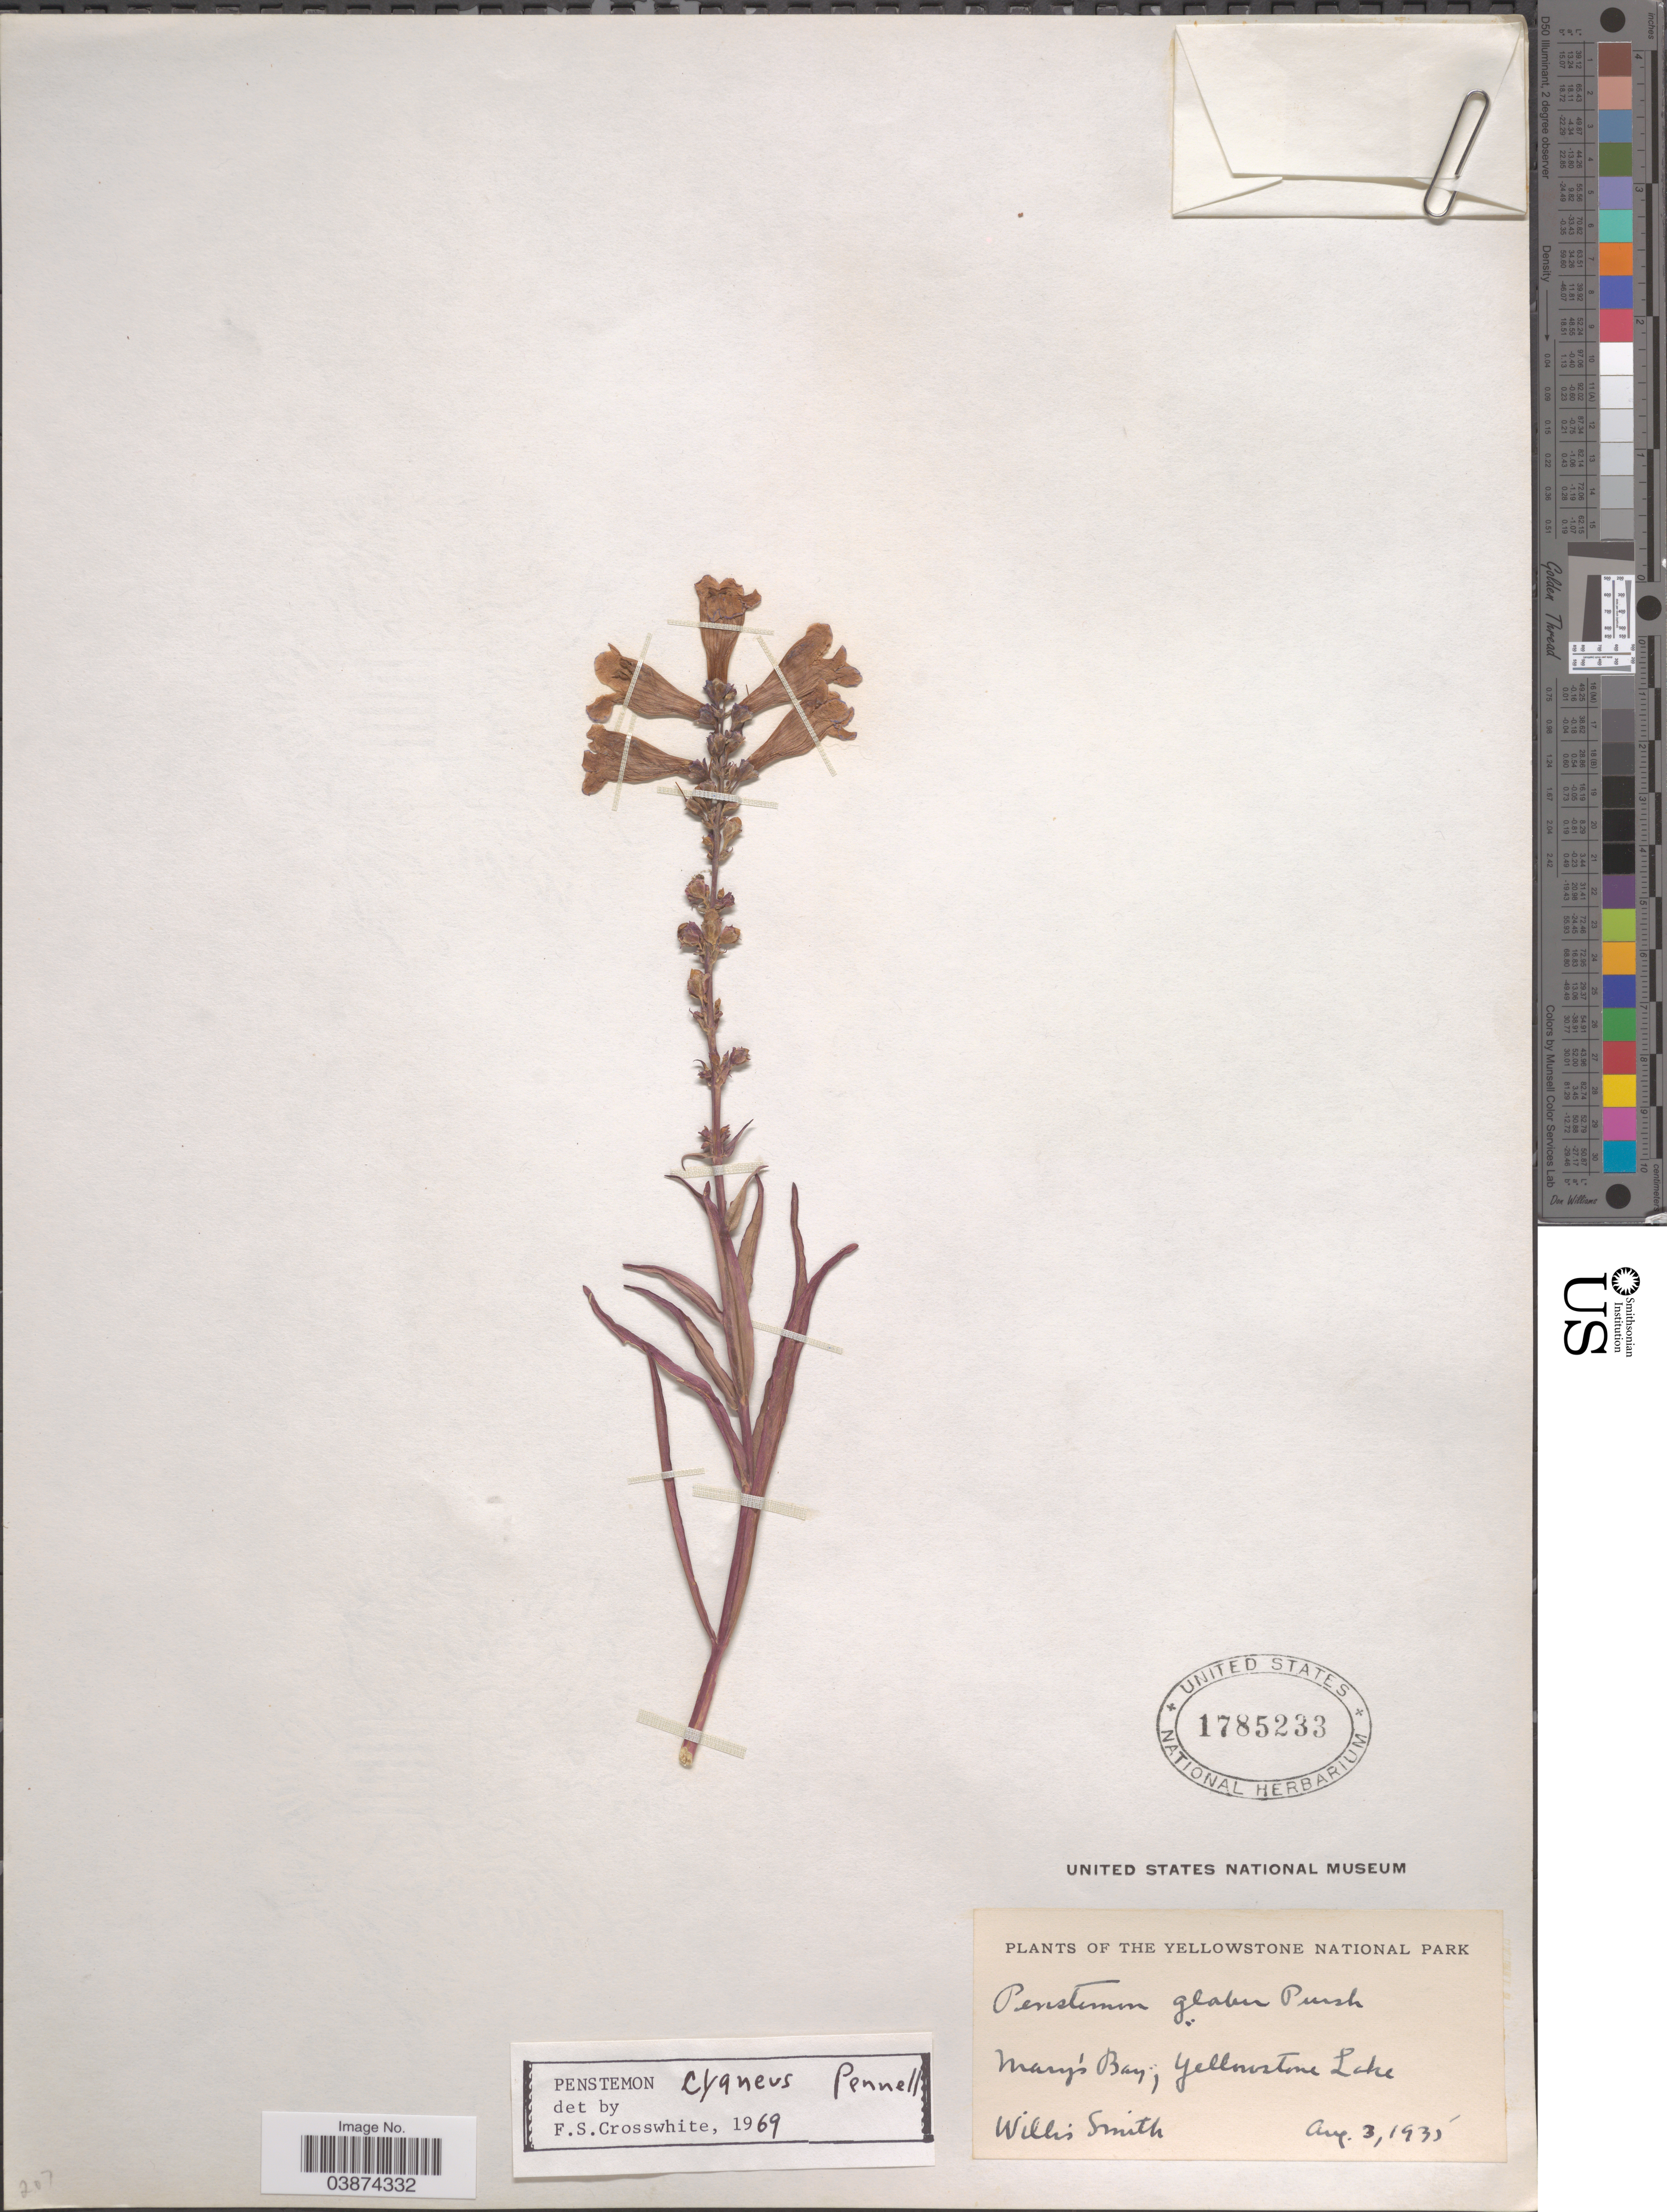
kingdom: Plantae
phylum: Tracheophyta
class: Magnoliopsida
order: Lamiales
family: Plantaginaceae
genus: Penstemon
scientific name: Penstemon cyaneus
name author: Pennell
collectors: W. Smith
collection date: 1935-08-03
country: United States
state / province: Wyoming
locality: The Yellowstone National Park. Mary's Bay, Yellowstone Park.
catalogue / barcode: US 1785232